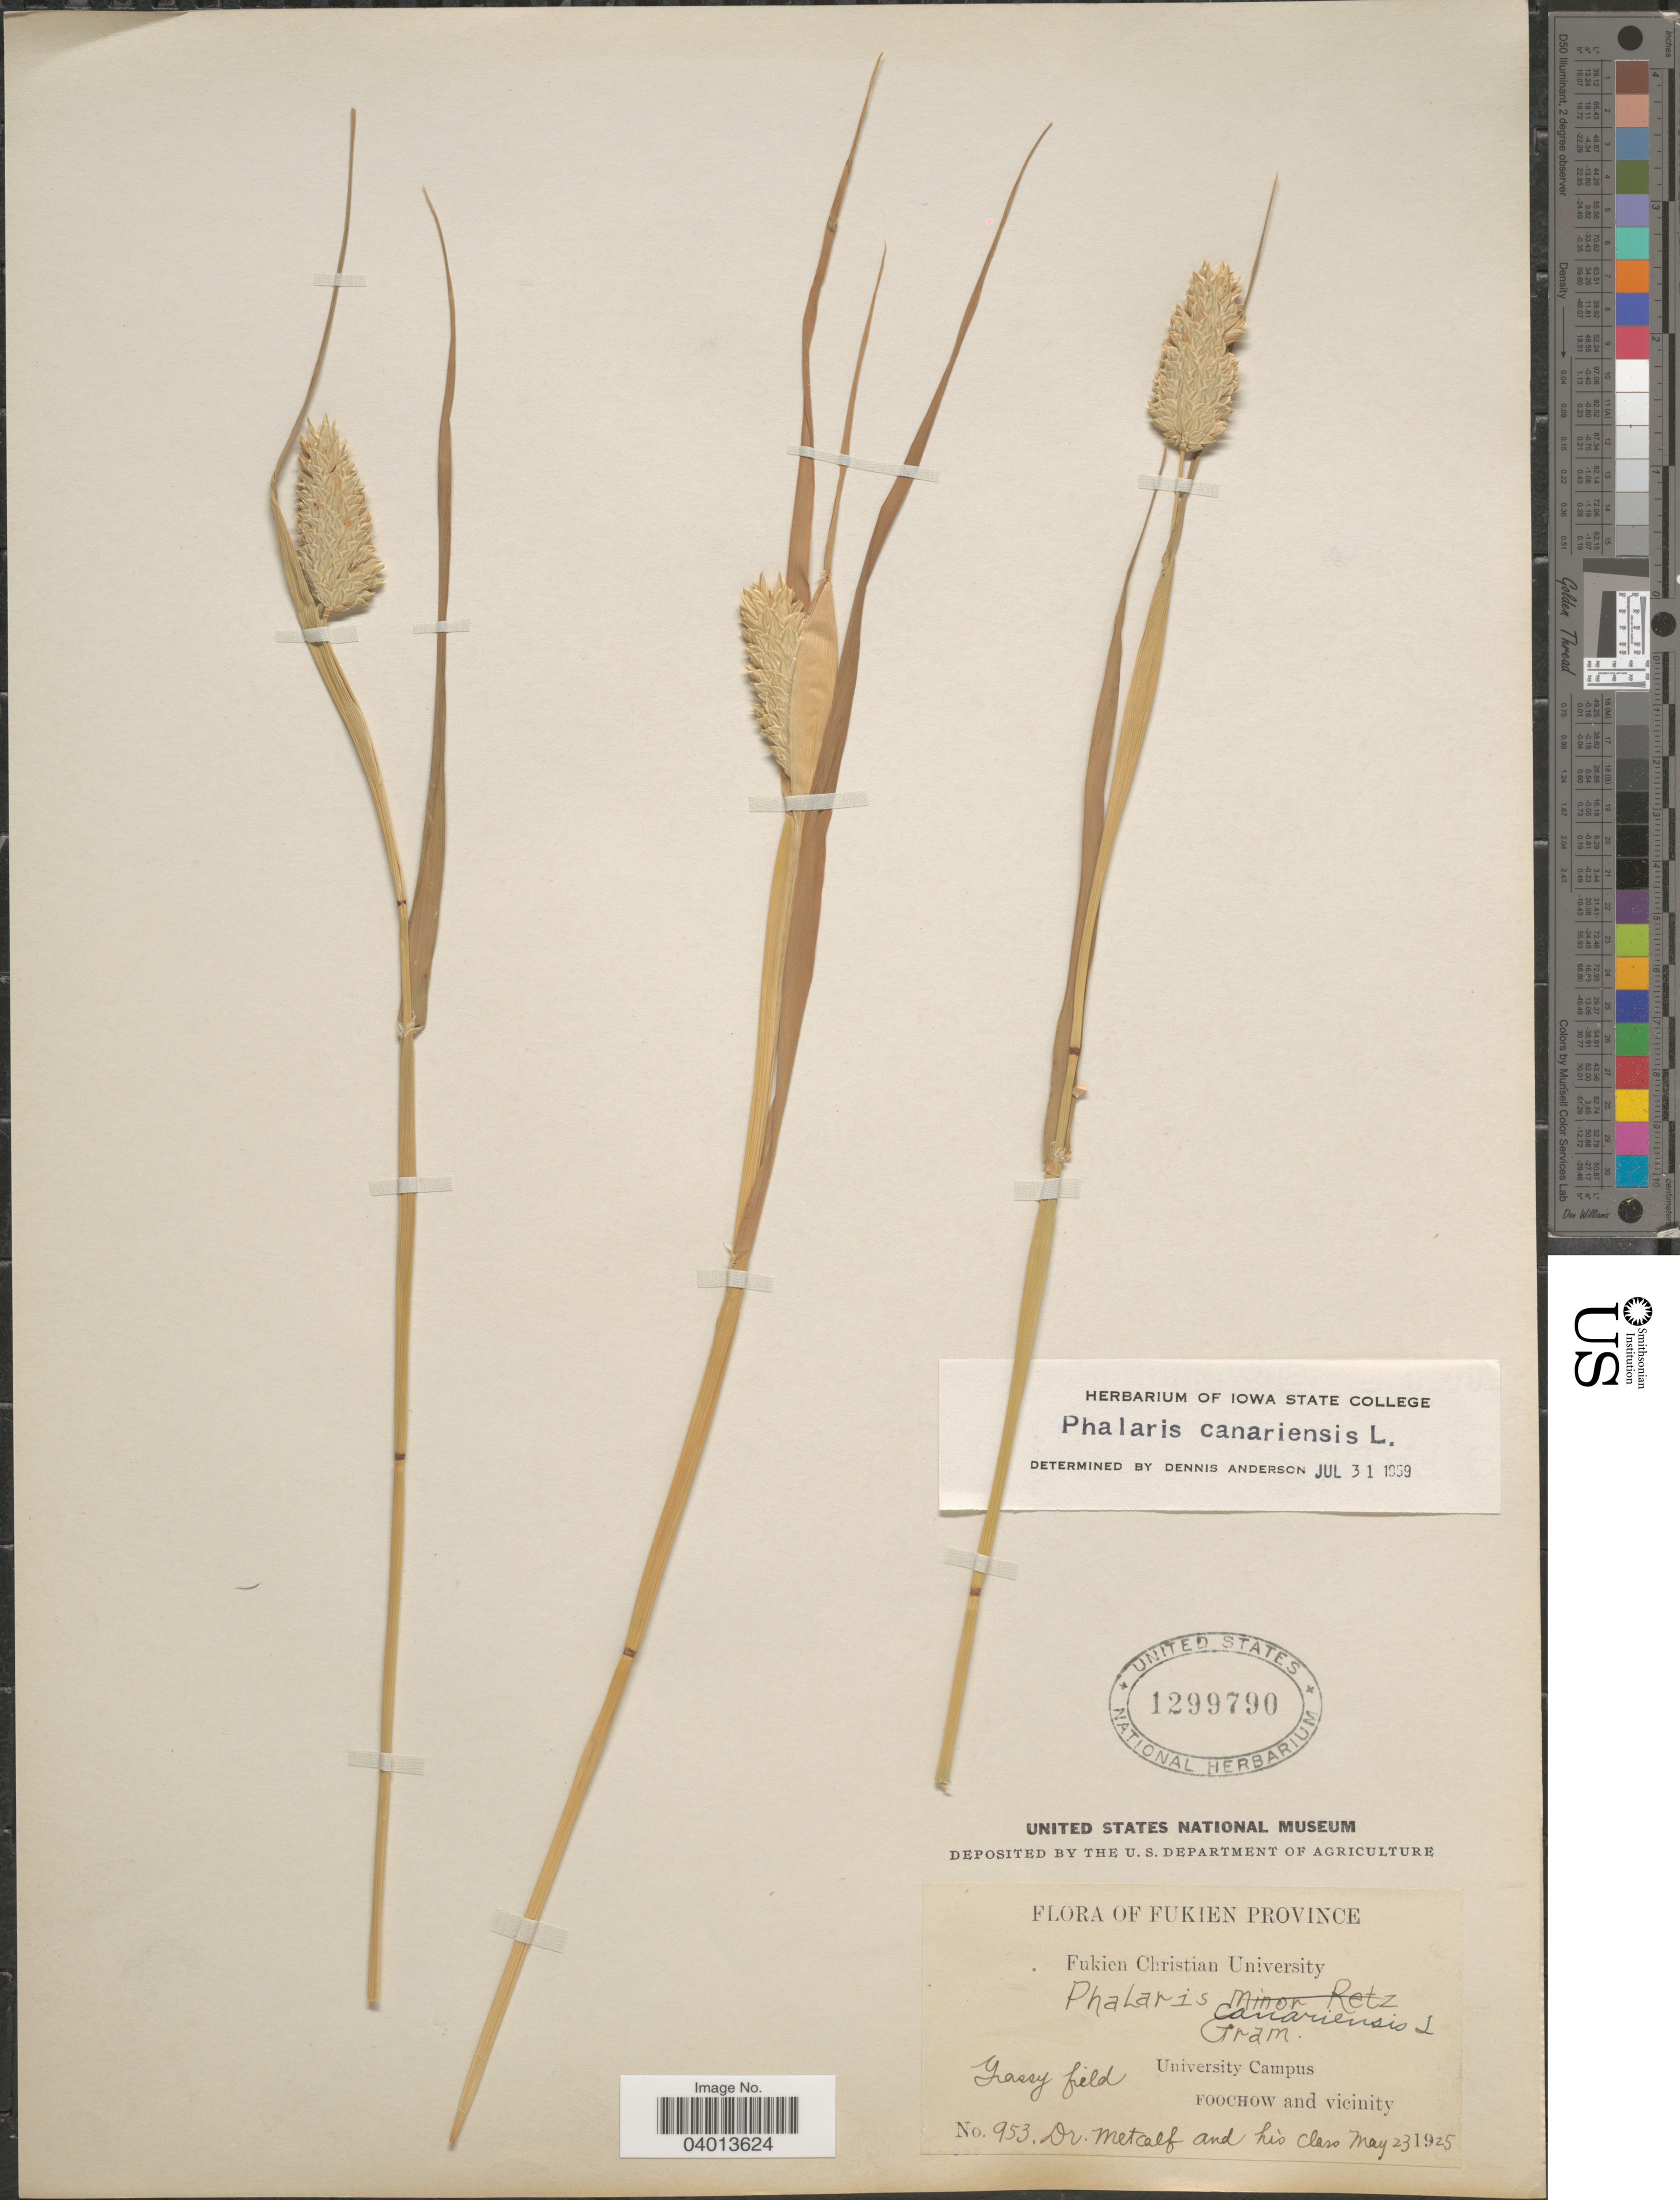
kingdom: Plantae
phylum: Tracheophyta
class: Liliopsida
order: Poales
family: Poaceae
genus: Phalaris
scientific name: Phalaris canariensis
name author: L.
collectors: -. Metcalf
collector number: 953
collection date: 1925-05-23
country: China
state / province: Fujian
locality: Fukien Province. University Campus. Foochow and vicinity.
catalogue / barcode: US 1299790